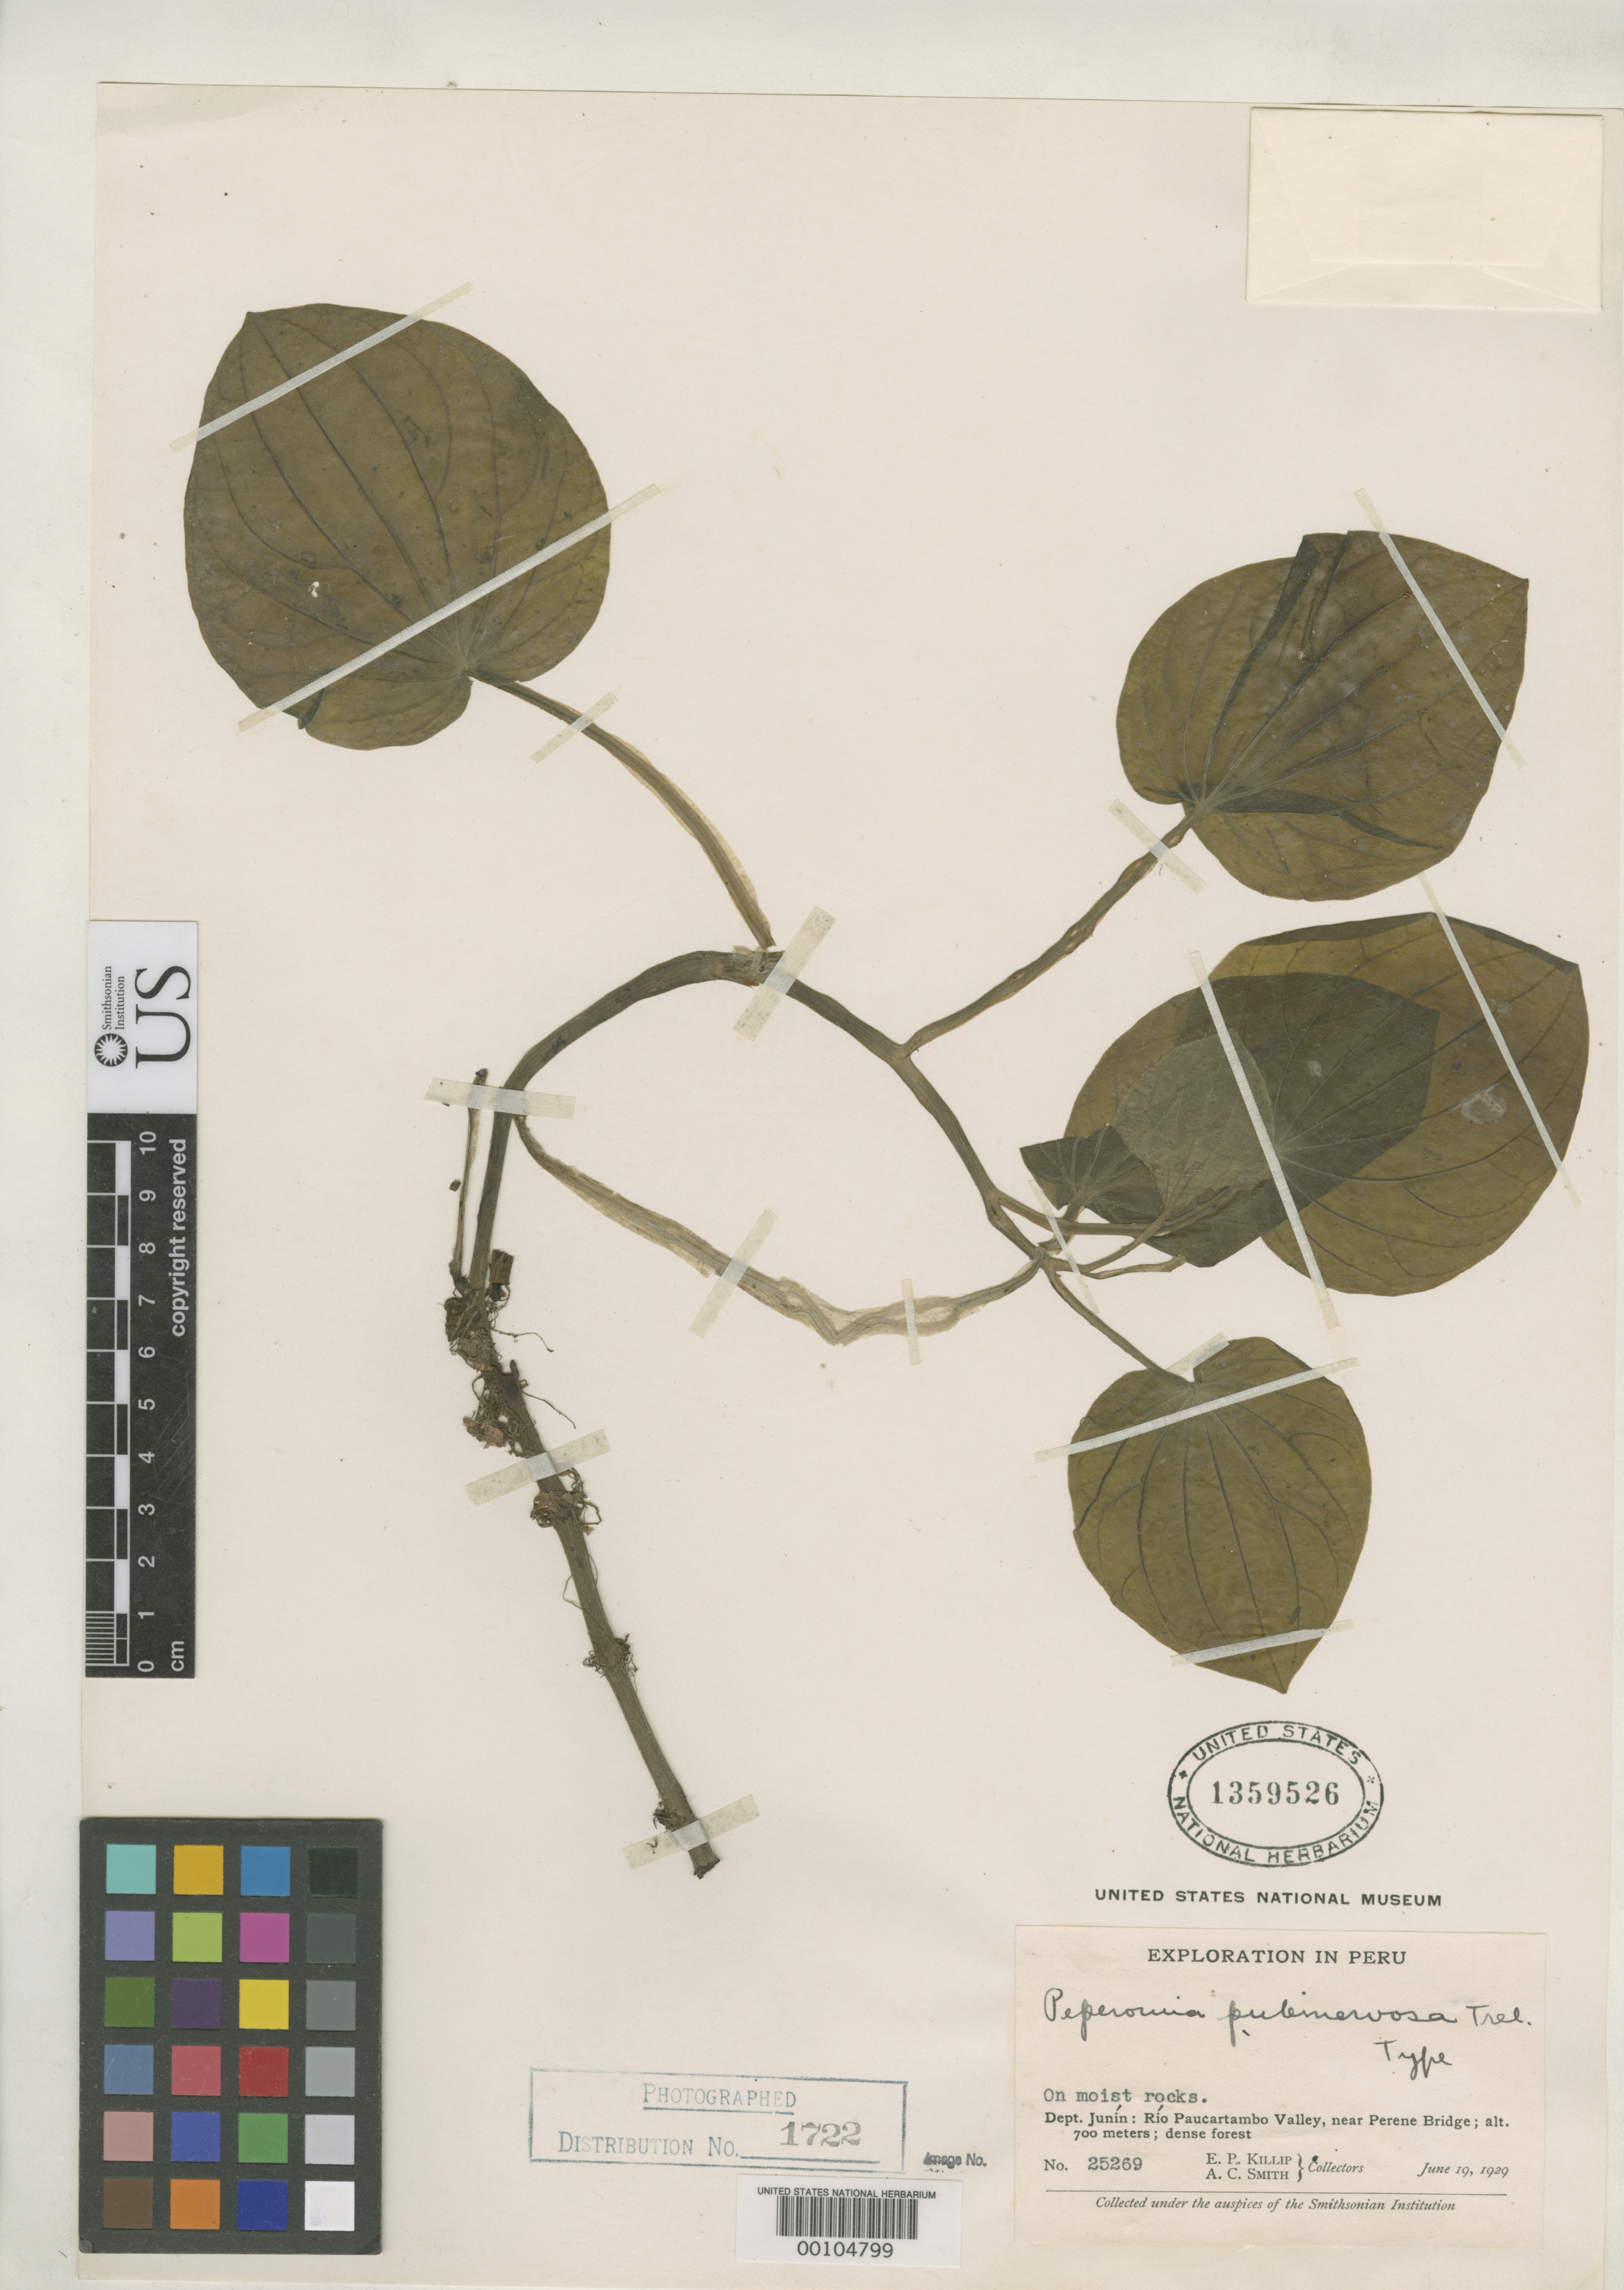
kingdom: Plantae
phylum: Tracheophyta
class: Magnoliopsida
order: Piperales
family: Piperaceae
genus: Peperomia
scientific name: Peperomia pubinervosa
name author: Trel. in J.F. Macbr.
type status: Possible Holotype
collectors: E. P. Killip & A. C. Smith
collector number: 25269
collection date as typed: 19 Jun 1929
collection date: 1929-06-19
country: Peru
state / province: Junín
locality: Rio Paucartambo Valley, near Perene Bridge.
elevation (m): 700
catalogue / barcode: US 1359526